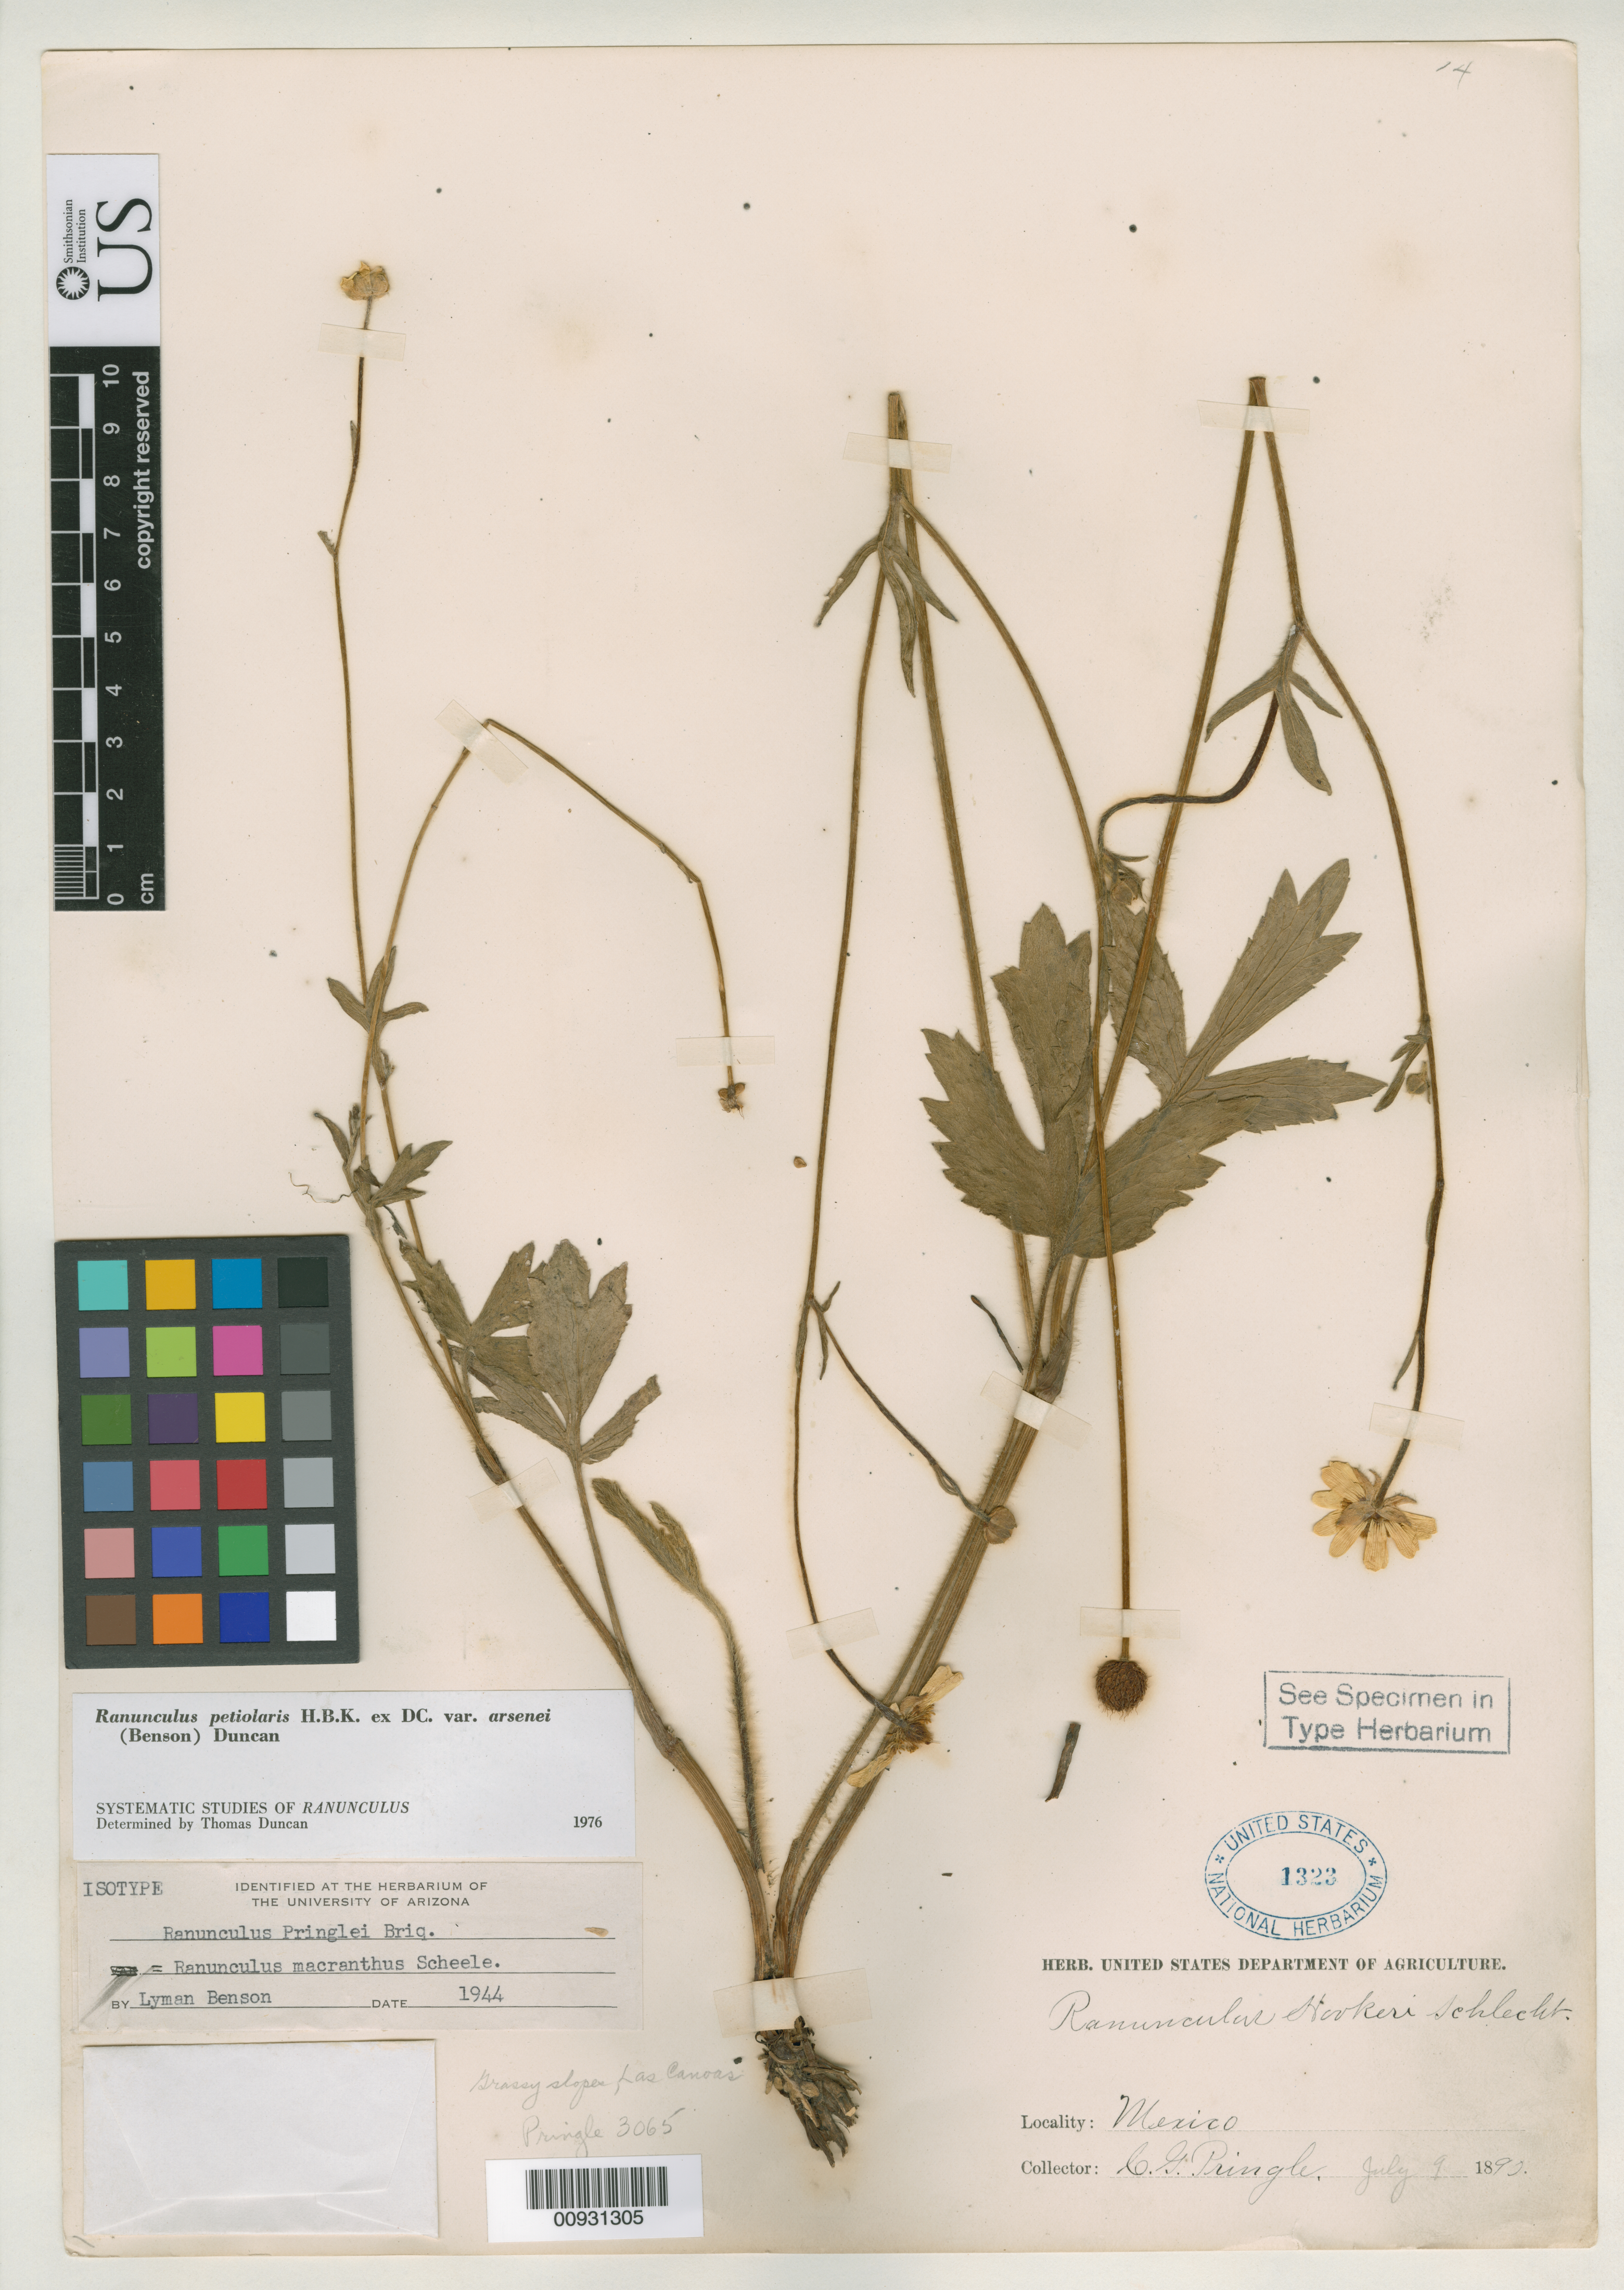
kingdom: Plantae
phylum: Tracheophyta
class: Magnoliopsida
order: Ranunculales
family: Ranunculaceae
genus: Ranunculus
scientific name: Ranunculus pringlei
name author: Briq.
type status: Isotype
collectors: C. G. Pringle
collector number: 3065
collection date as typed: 09 Jul 1890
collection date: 1890-07-09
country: Mexico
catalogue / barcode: US 1323